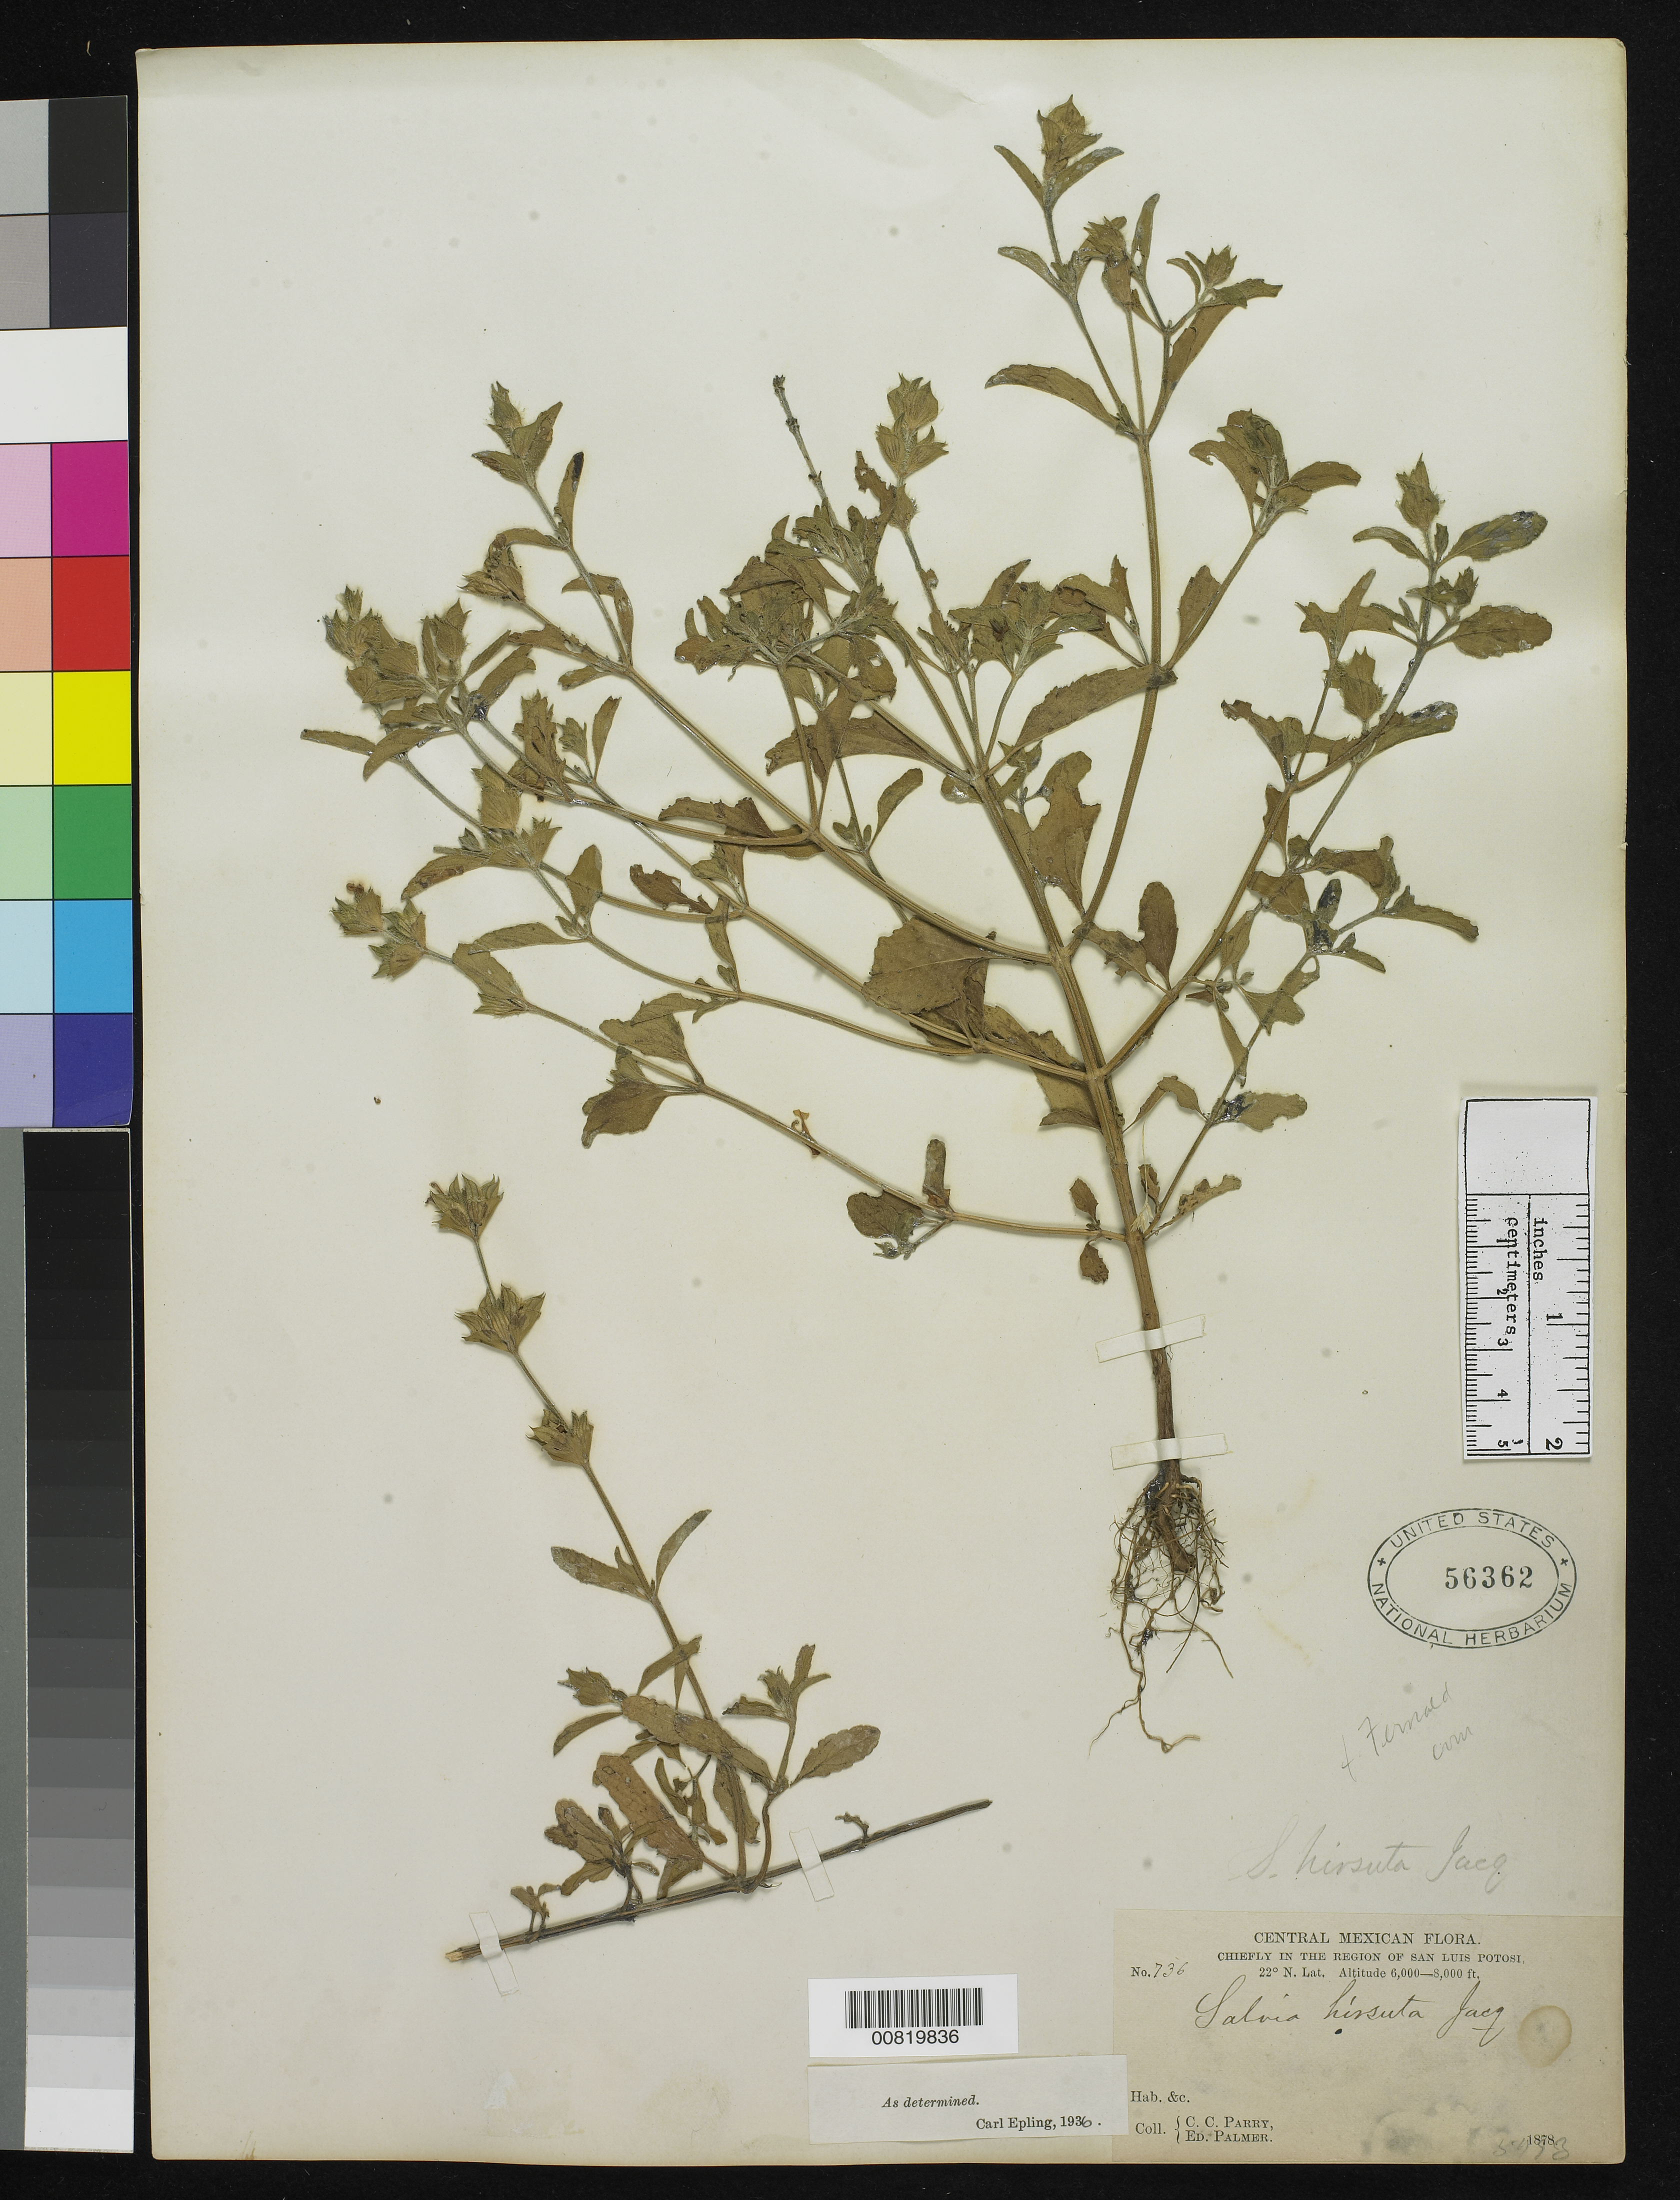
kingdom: Plantae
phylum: Tracheophyta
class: Magnoliopsida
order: Lamiales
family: Lamiaceae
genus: Salvia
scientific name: Salvia hirsuta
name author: Jacq.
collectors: C. C. Parry & E. Palmer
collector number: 736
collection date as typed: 1878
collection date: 1878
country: Mexico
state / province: San Luis Potosí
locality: Chiefly in the region of San Luis Potosí.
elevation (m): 1829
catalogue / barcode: US 56363